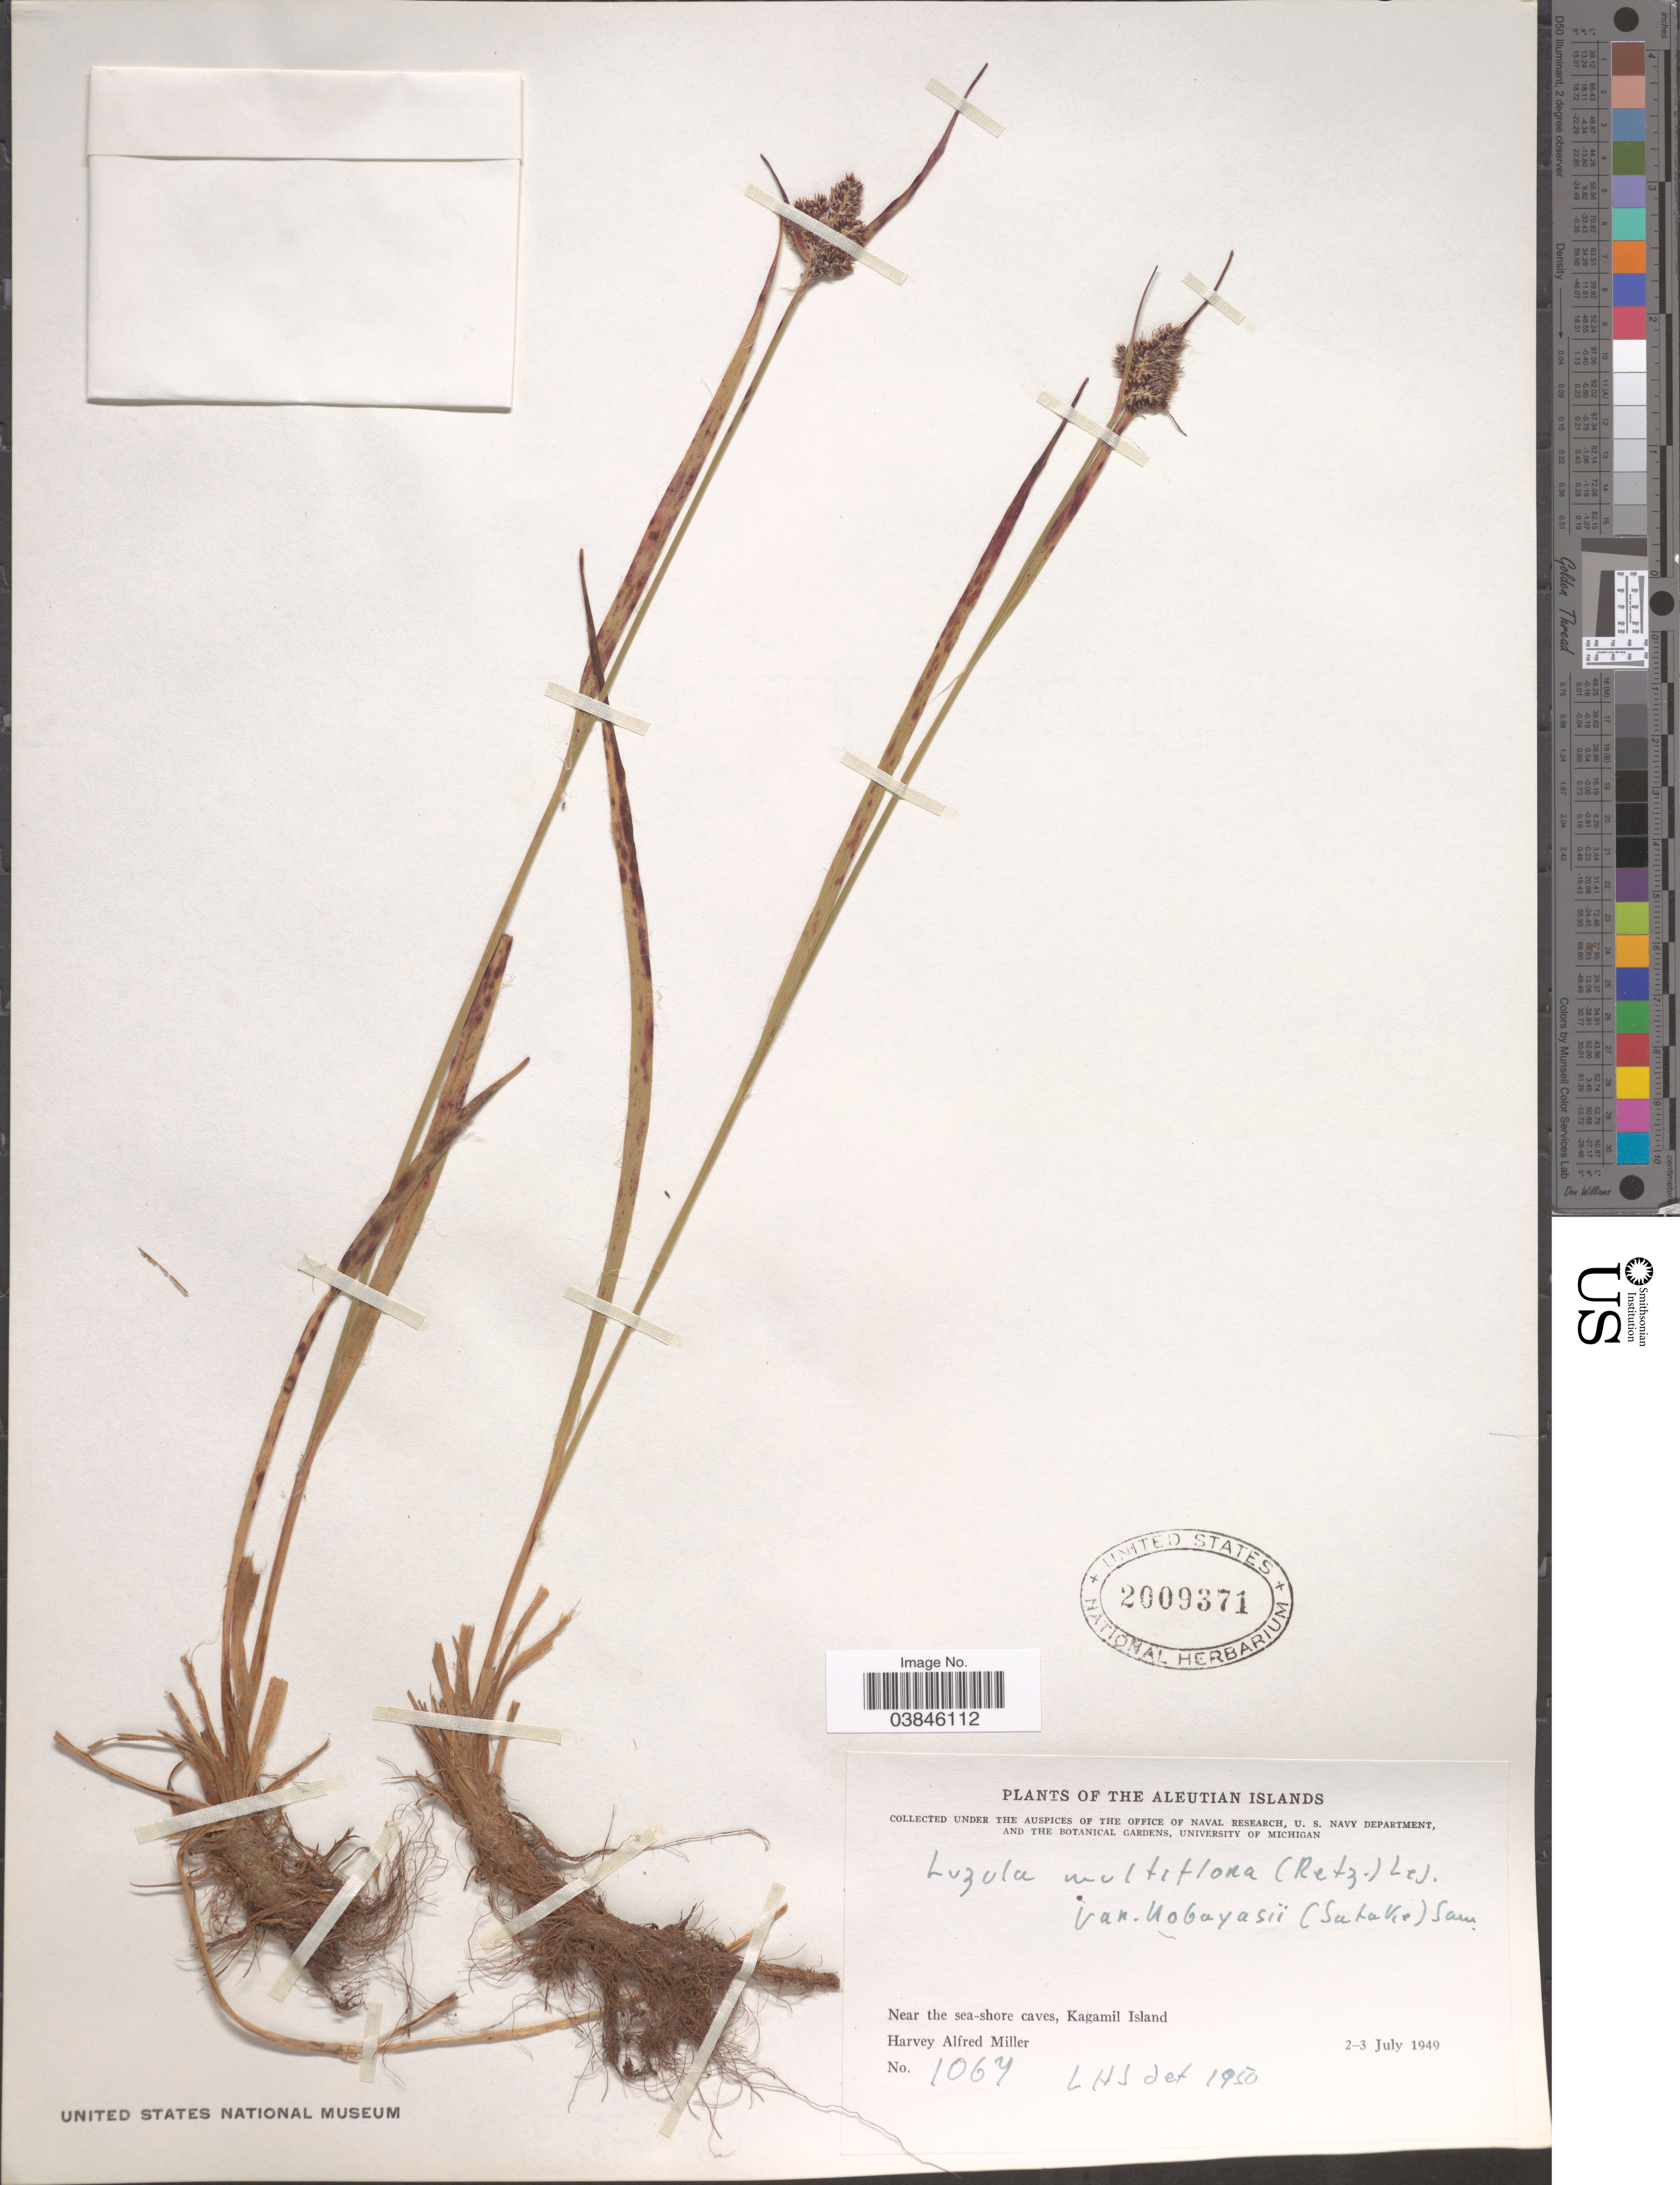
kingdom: Plantae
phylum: Tracheophyta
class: Liliopsida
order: Poales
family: Juncaceae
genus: Luzula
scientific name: Luzula multiflora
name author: (Ehrh.) Lej.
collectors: H. A. Miller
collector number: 1067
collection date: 1949-07-02/1949-07-03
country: United States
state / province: Alaska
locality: The Aleutian Islands. Near the sea-shore caves, Kagamil Island.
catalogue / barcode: US 2009371